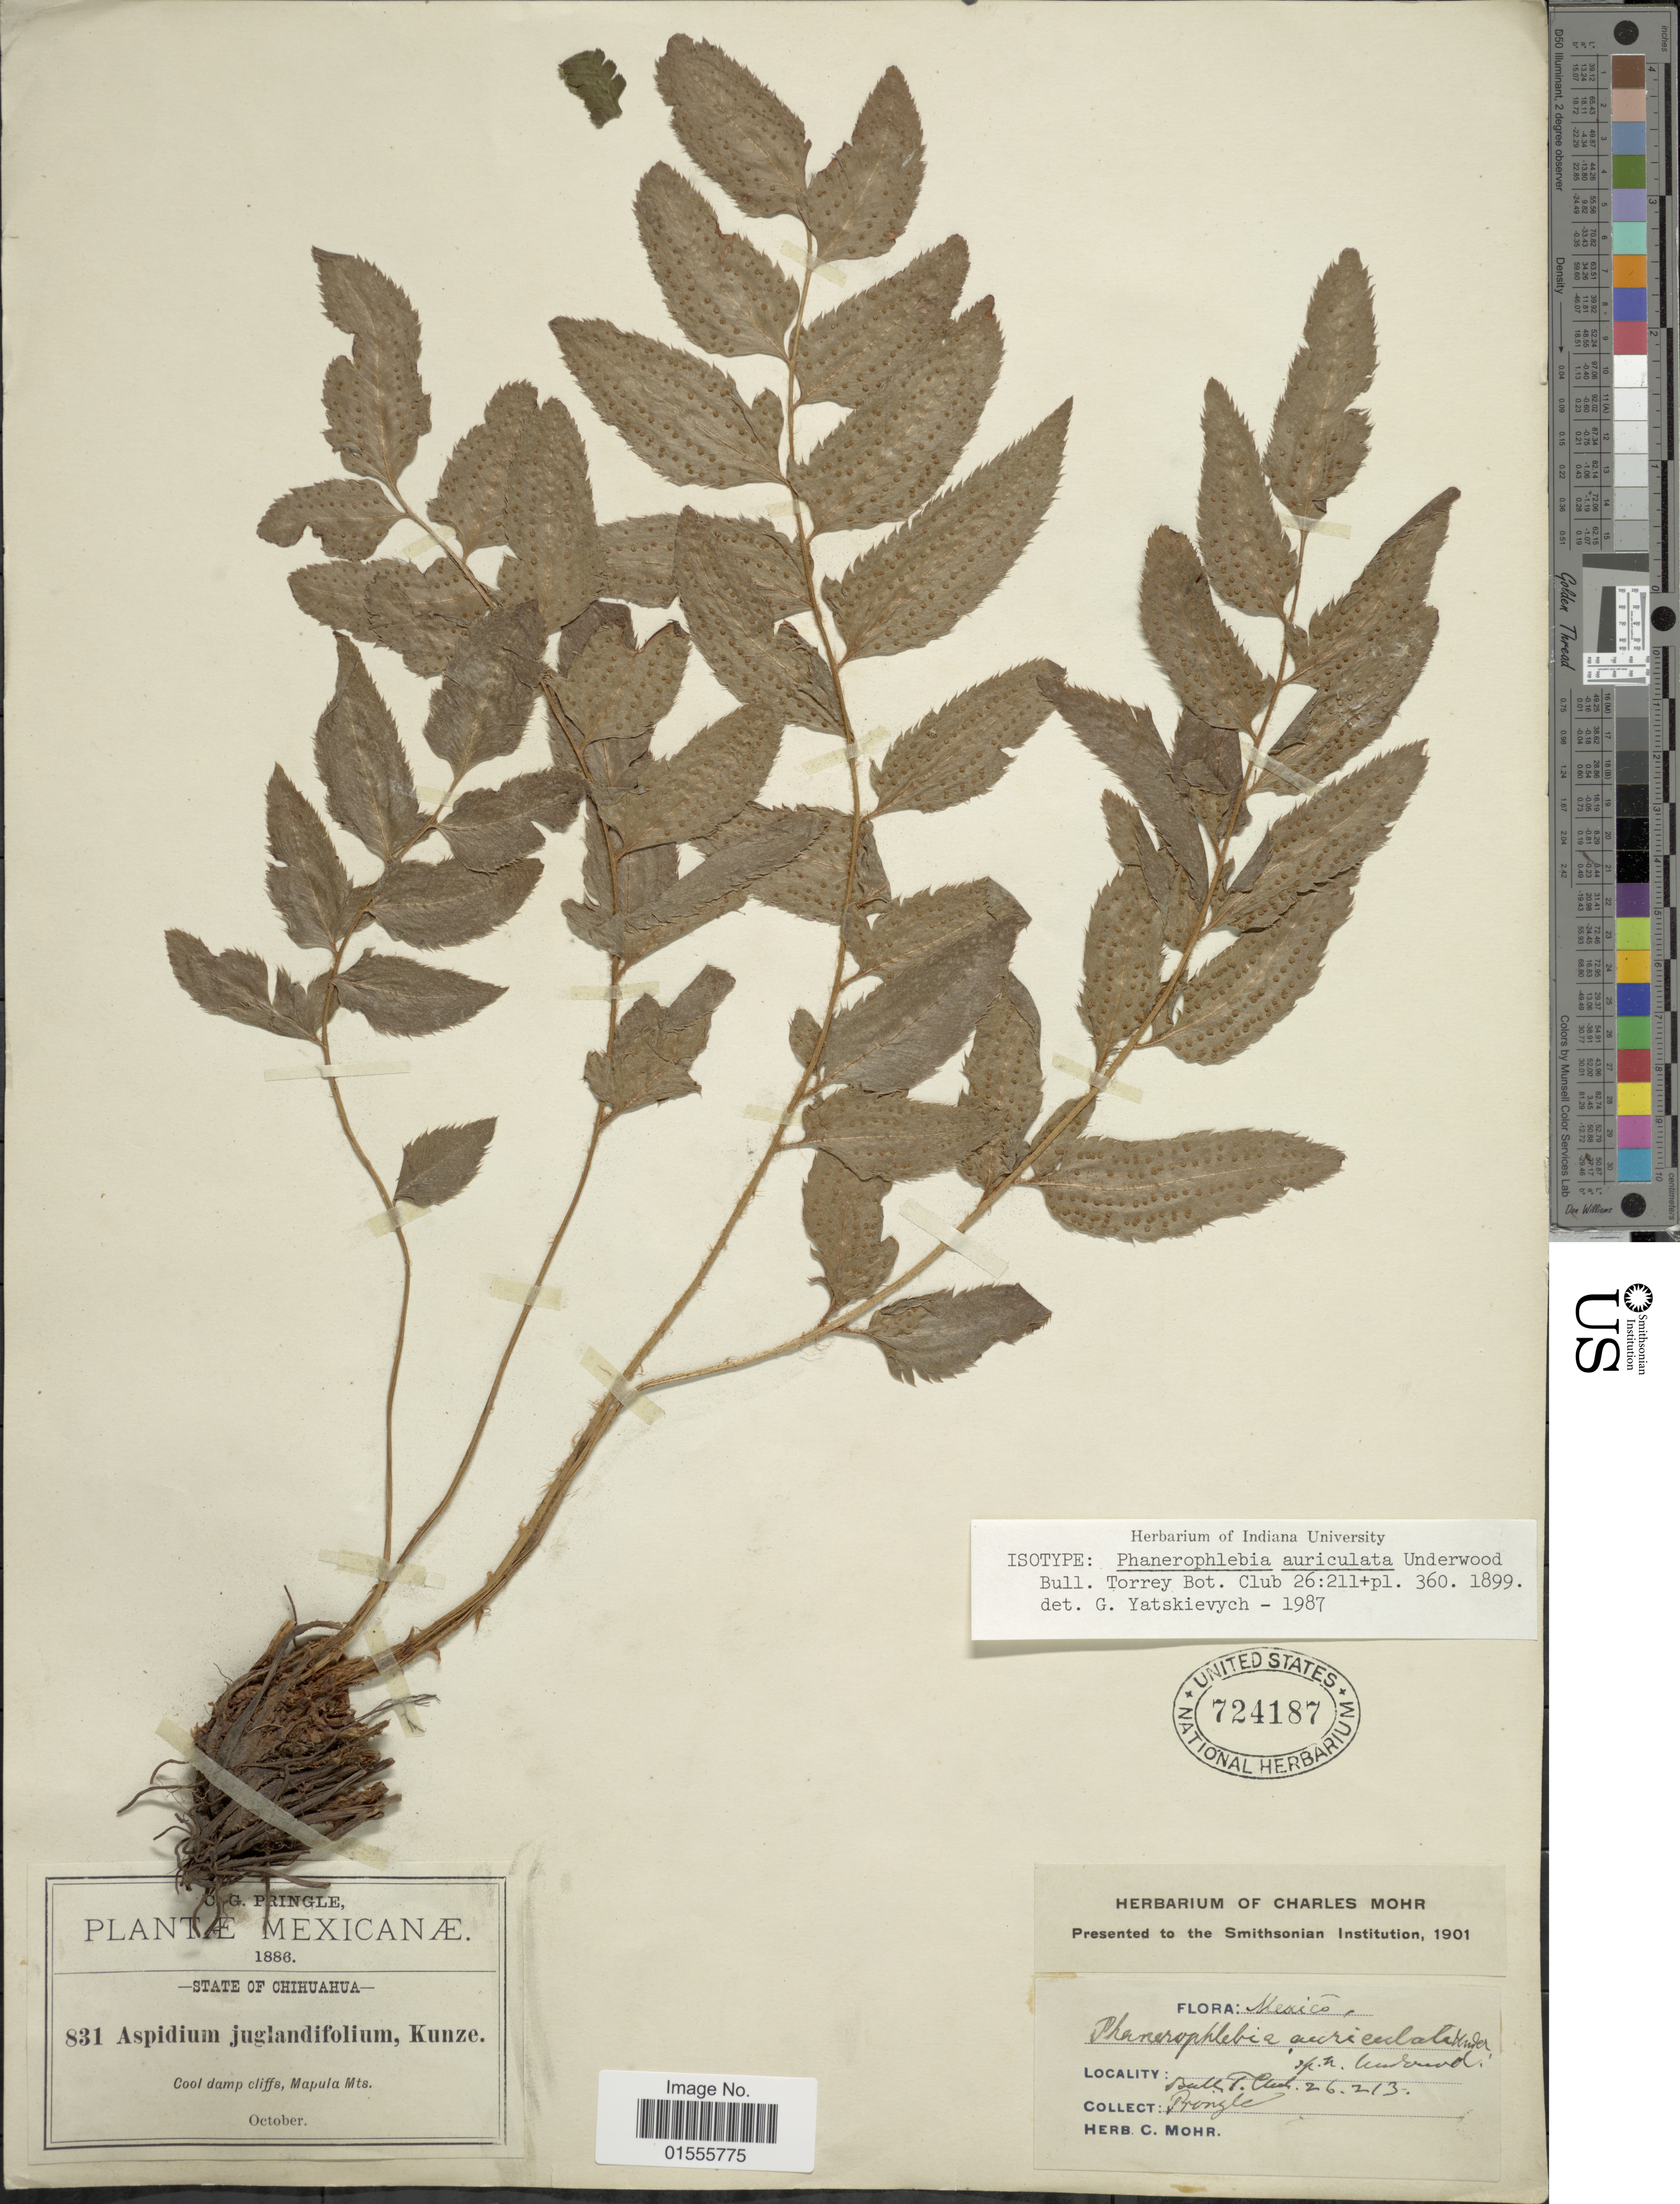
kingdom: Plantae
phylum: Tracheophyta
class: Polypodiopsida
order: Polypodiales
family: Dryopteridaceae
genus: Phanerophlebia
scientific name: Phanerophlebia auriculata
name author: Underw.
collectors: C. G. Pringle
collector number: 831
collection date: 1886-10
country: Mexico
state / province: Chihuahua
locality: Cool damp cliffs, Mapula Mts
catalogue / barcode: US 724187